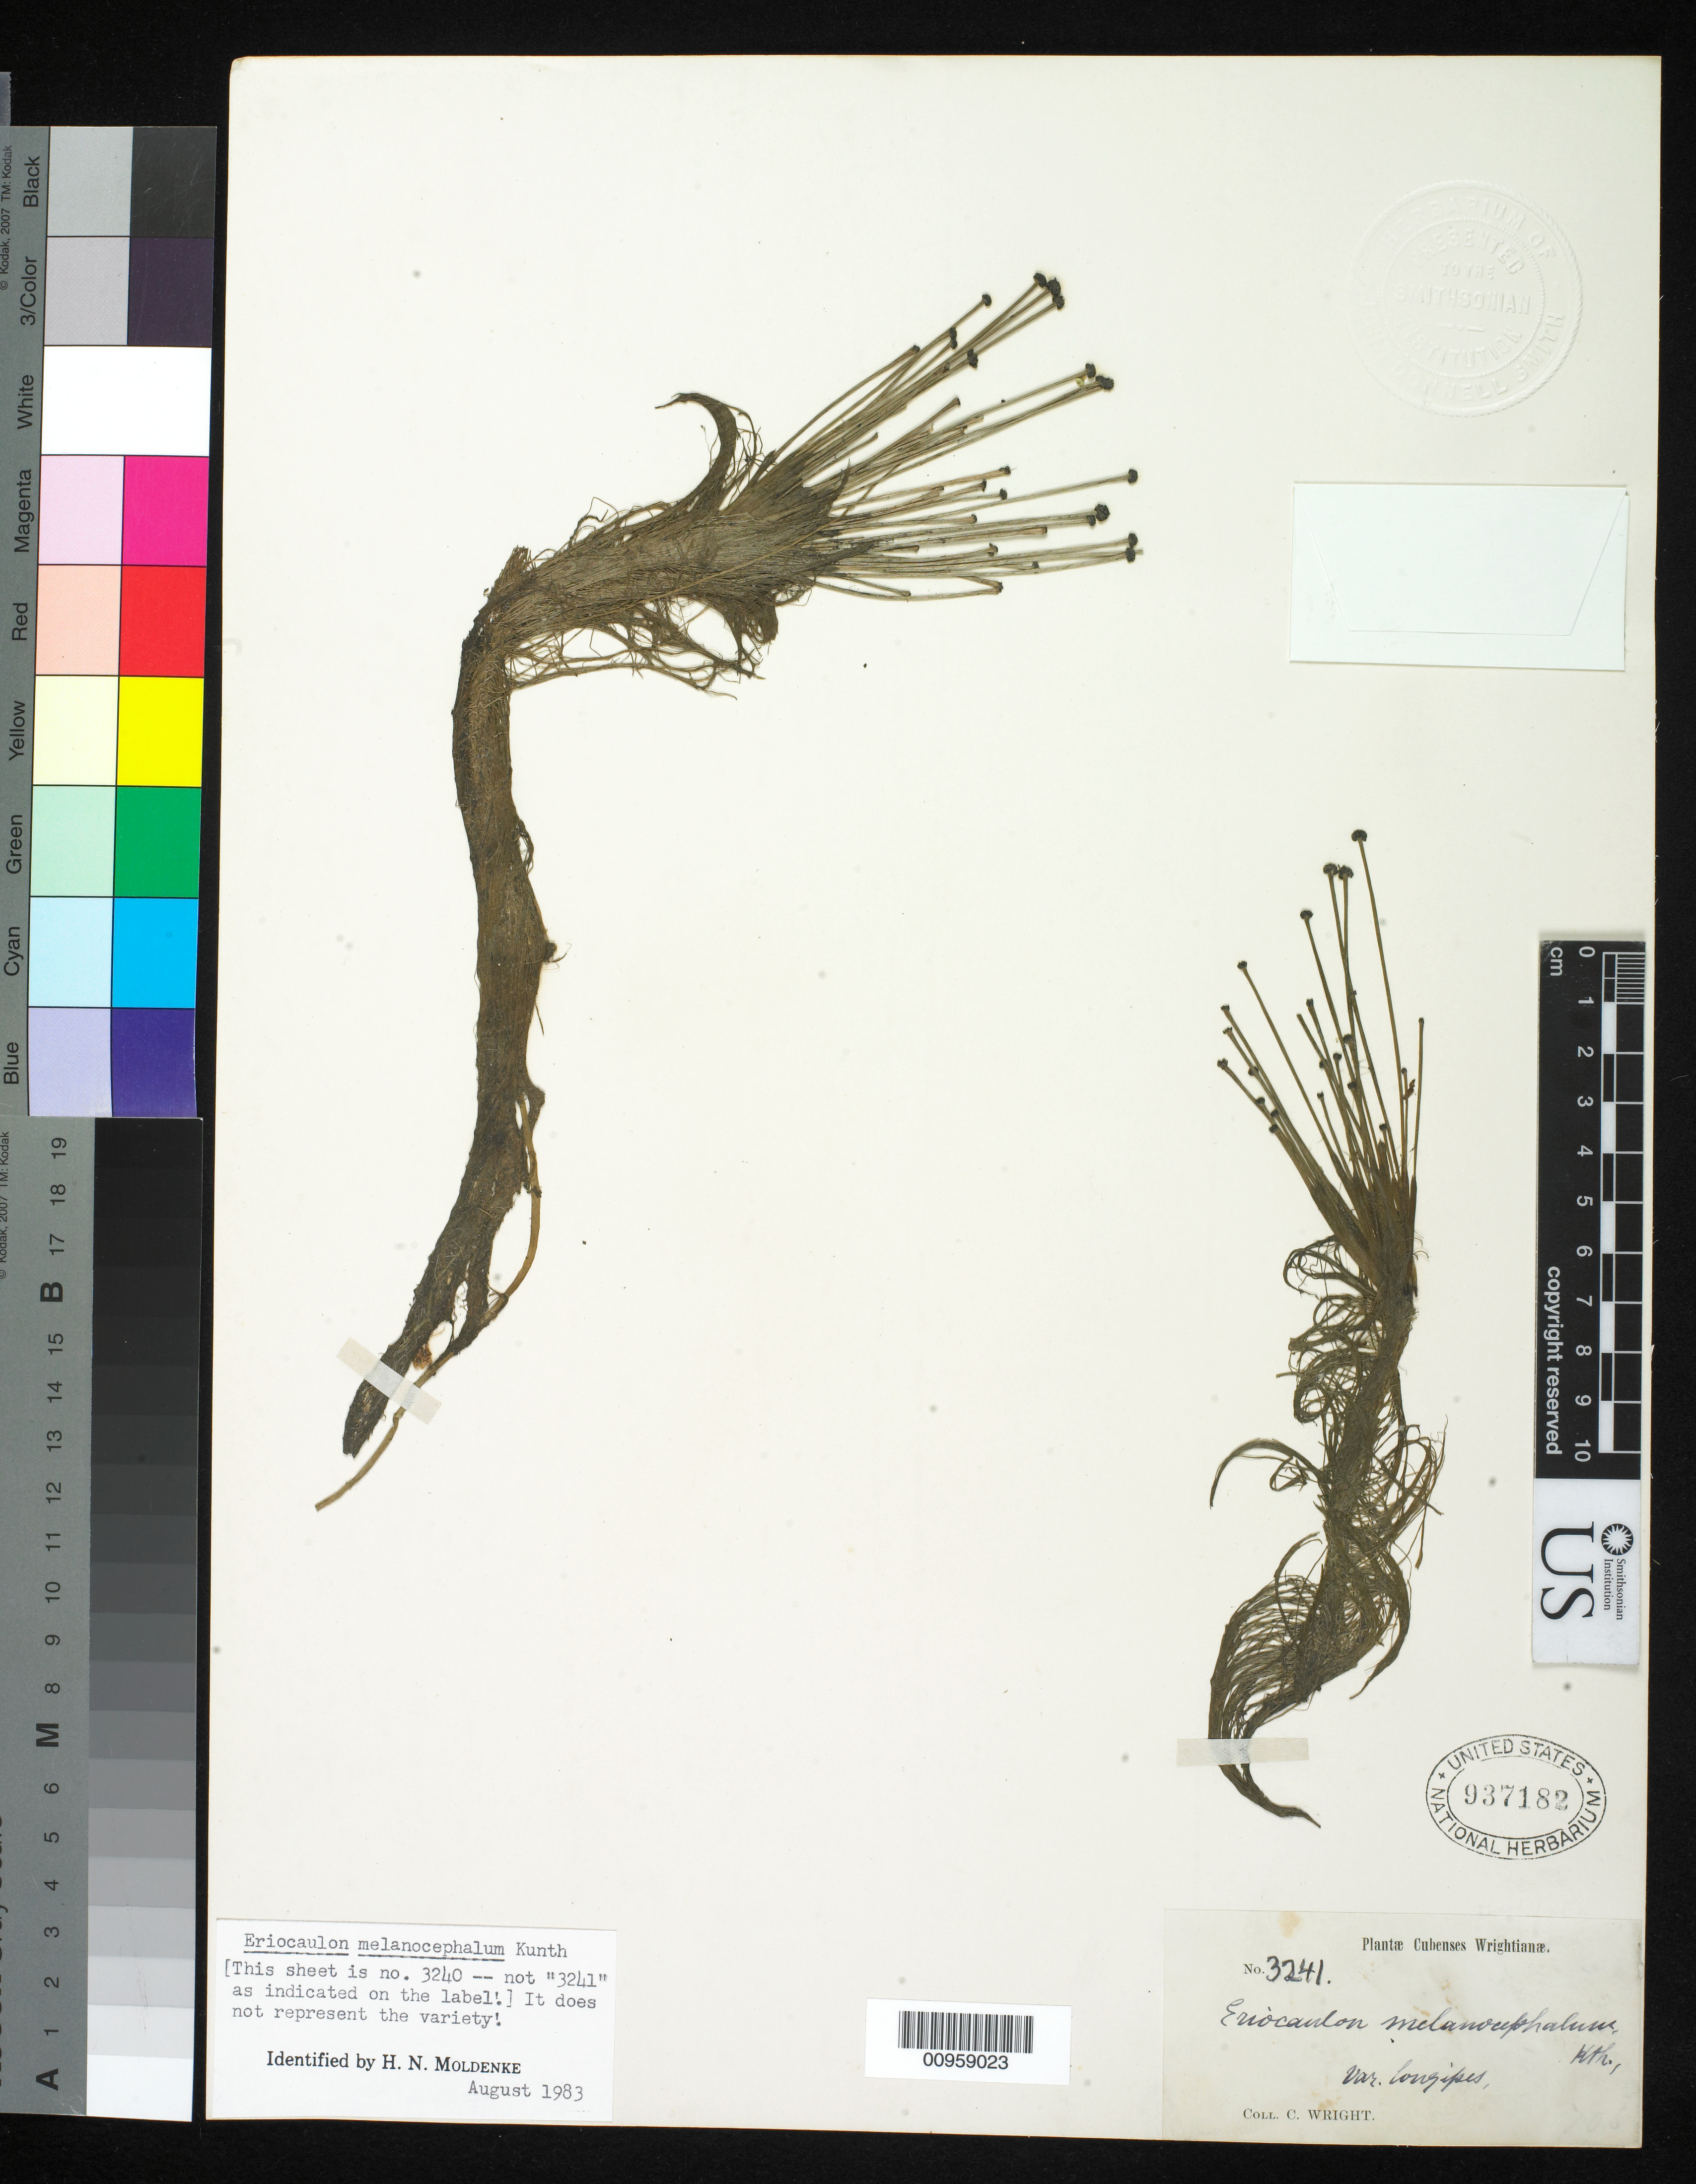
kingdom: Plantae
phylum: Tracheophyta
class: Liliopsida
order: Poales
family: Eriocaulaceae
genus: Eriocaulon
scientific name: Eriocaulon melanocephalum var. longipes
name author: Griseb.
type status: Possible Type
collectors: C. Wright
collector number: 3241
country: Cuba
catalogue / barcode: US 937182